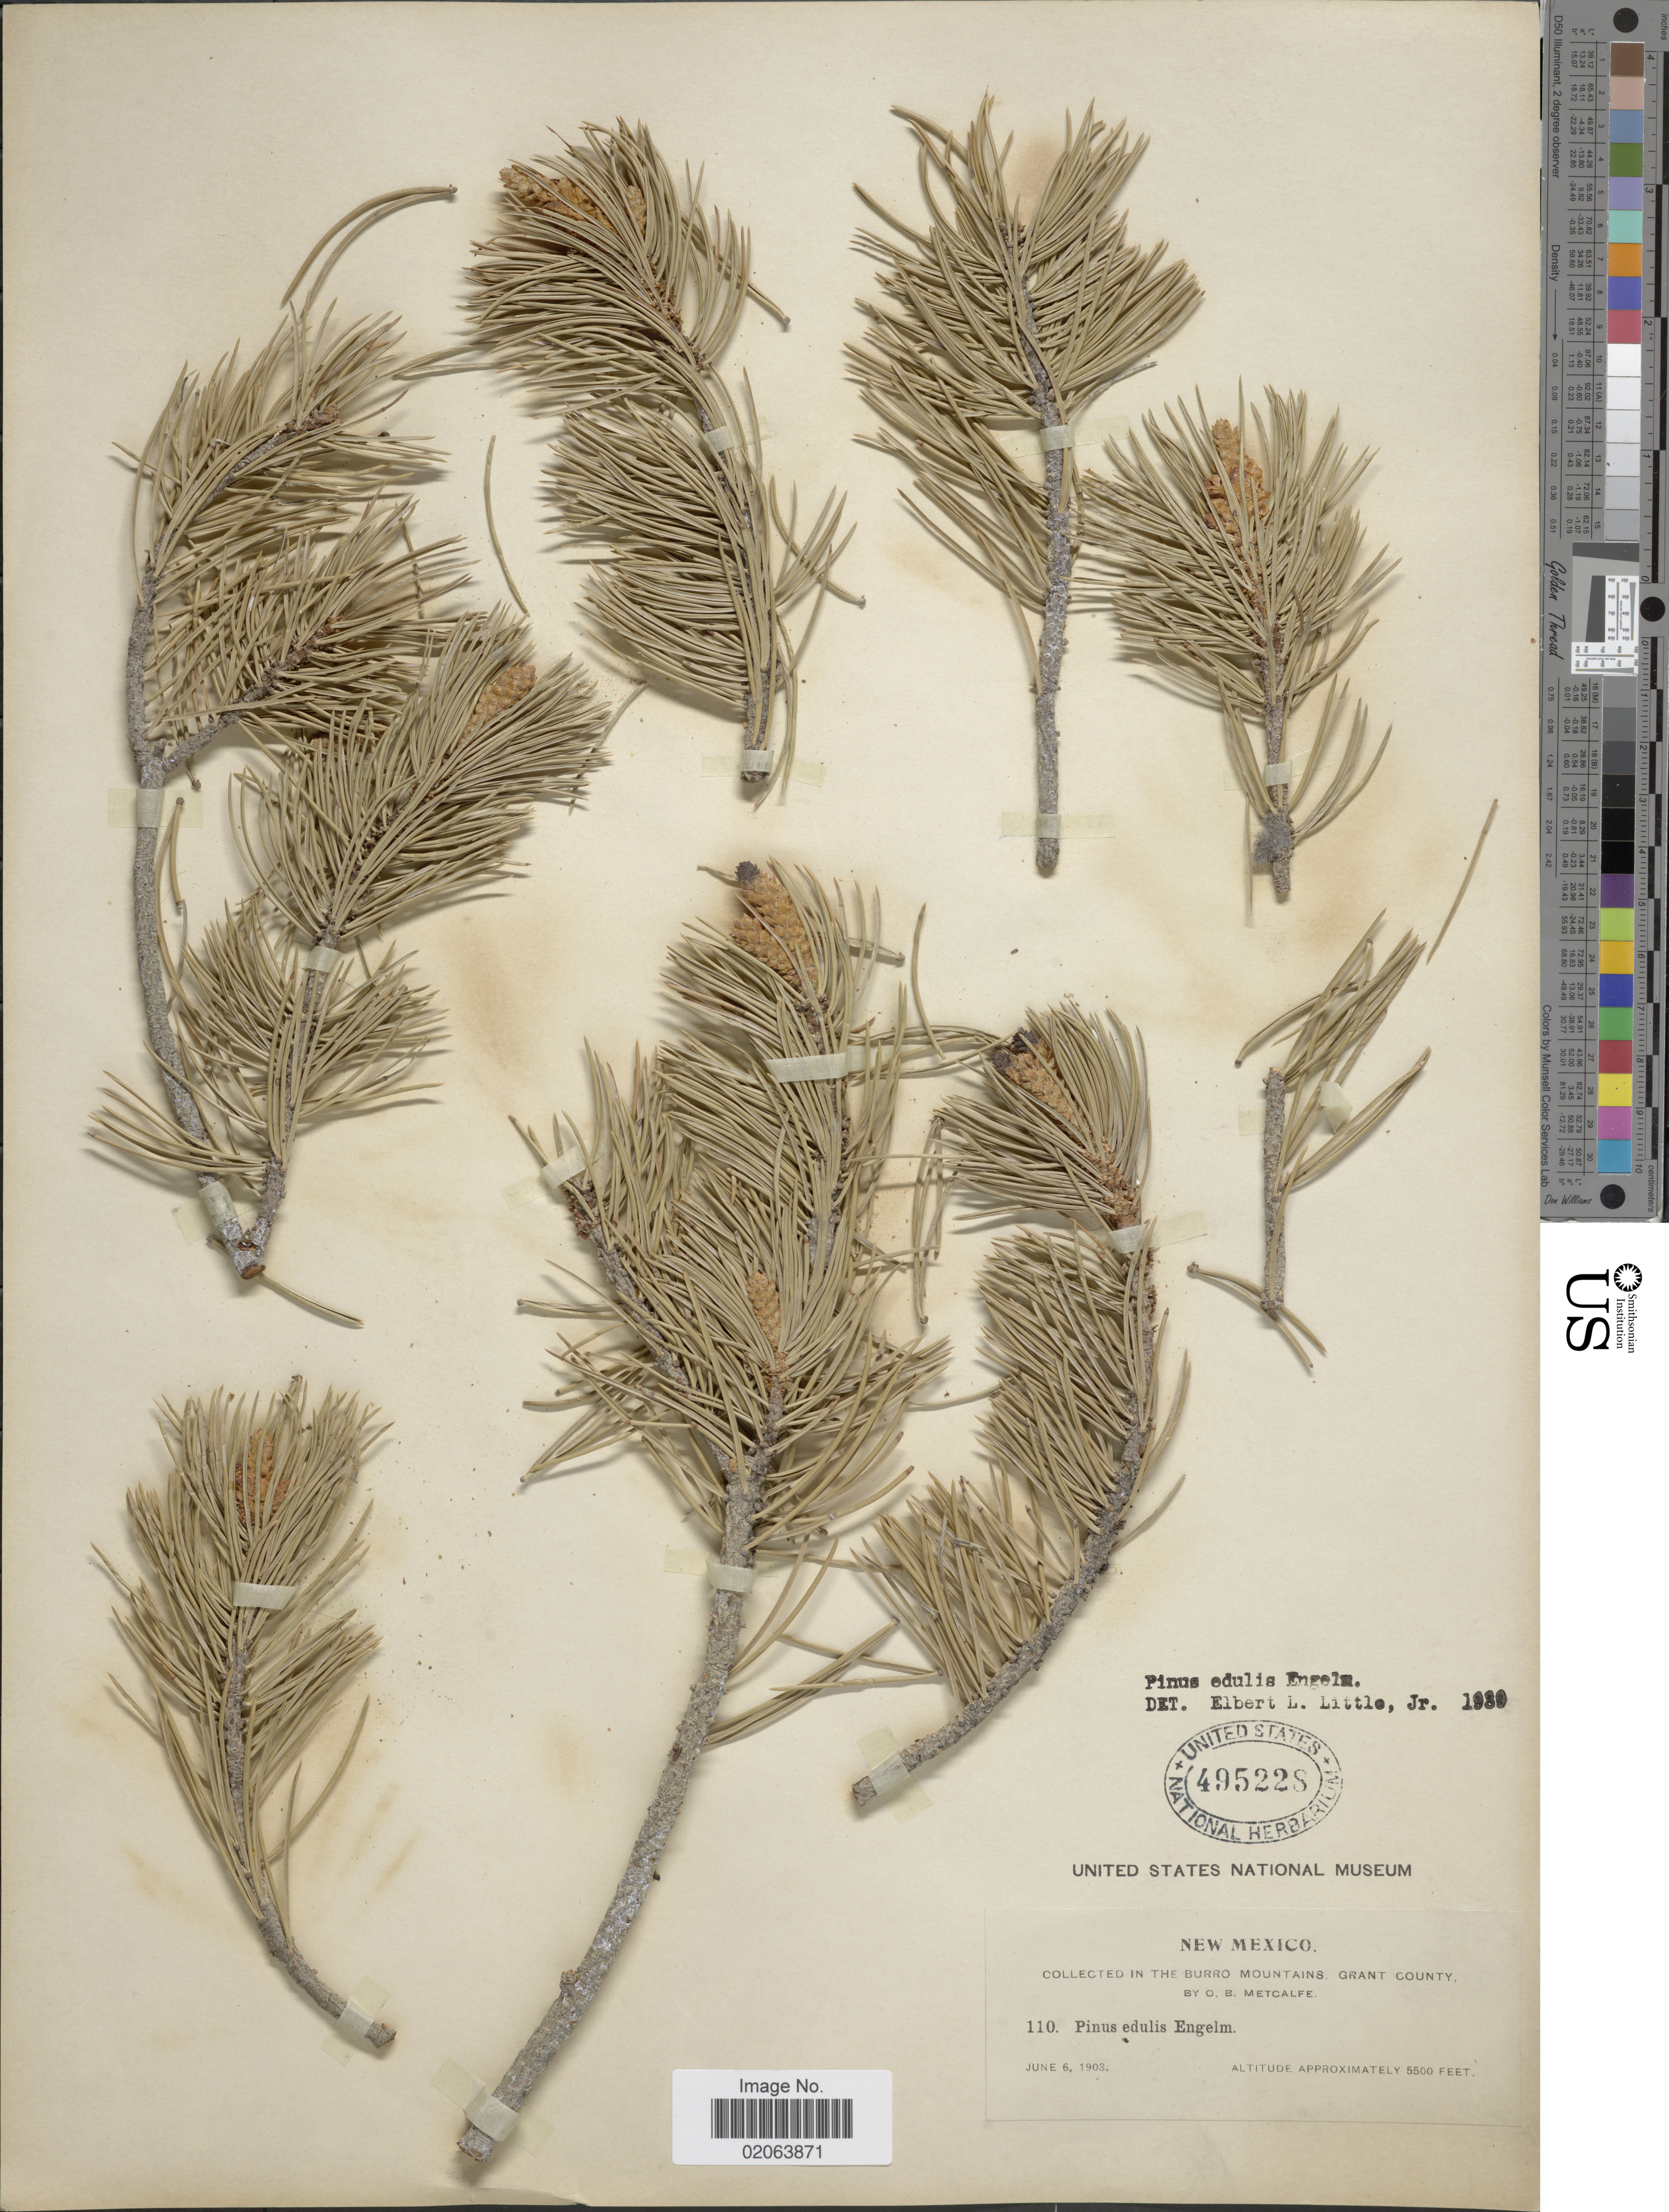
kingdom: Plantae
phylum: Tracheophyta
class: Pinopsida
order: Pinales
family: Pinaceae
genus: Pinus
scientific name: Pinus edulis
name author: Engelm.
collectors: O. B. Metcalfe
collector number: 110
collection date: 1903-06-06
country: United States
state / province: New Mexico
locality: Burro Mountains, Grant County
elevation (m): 1676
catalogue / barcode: US 495228